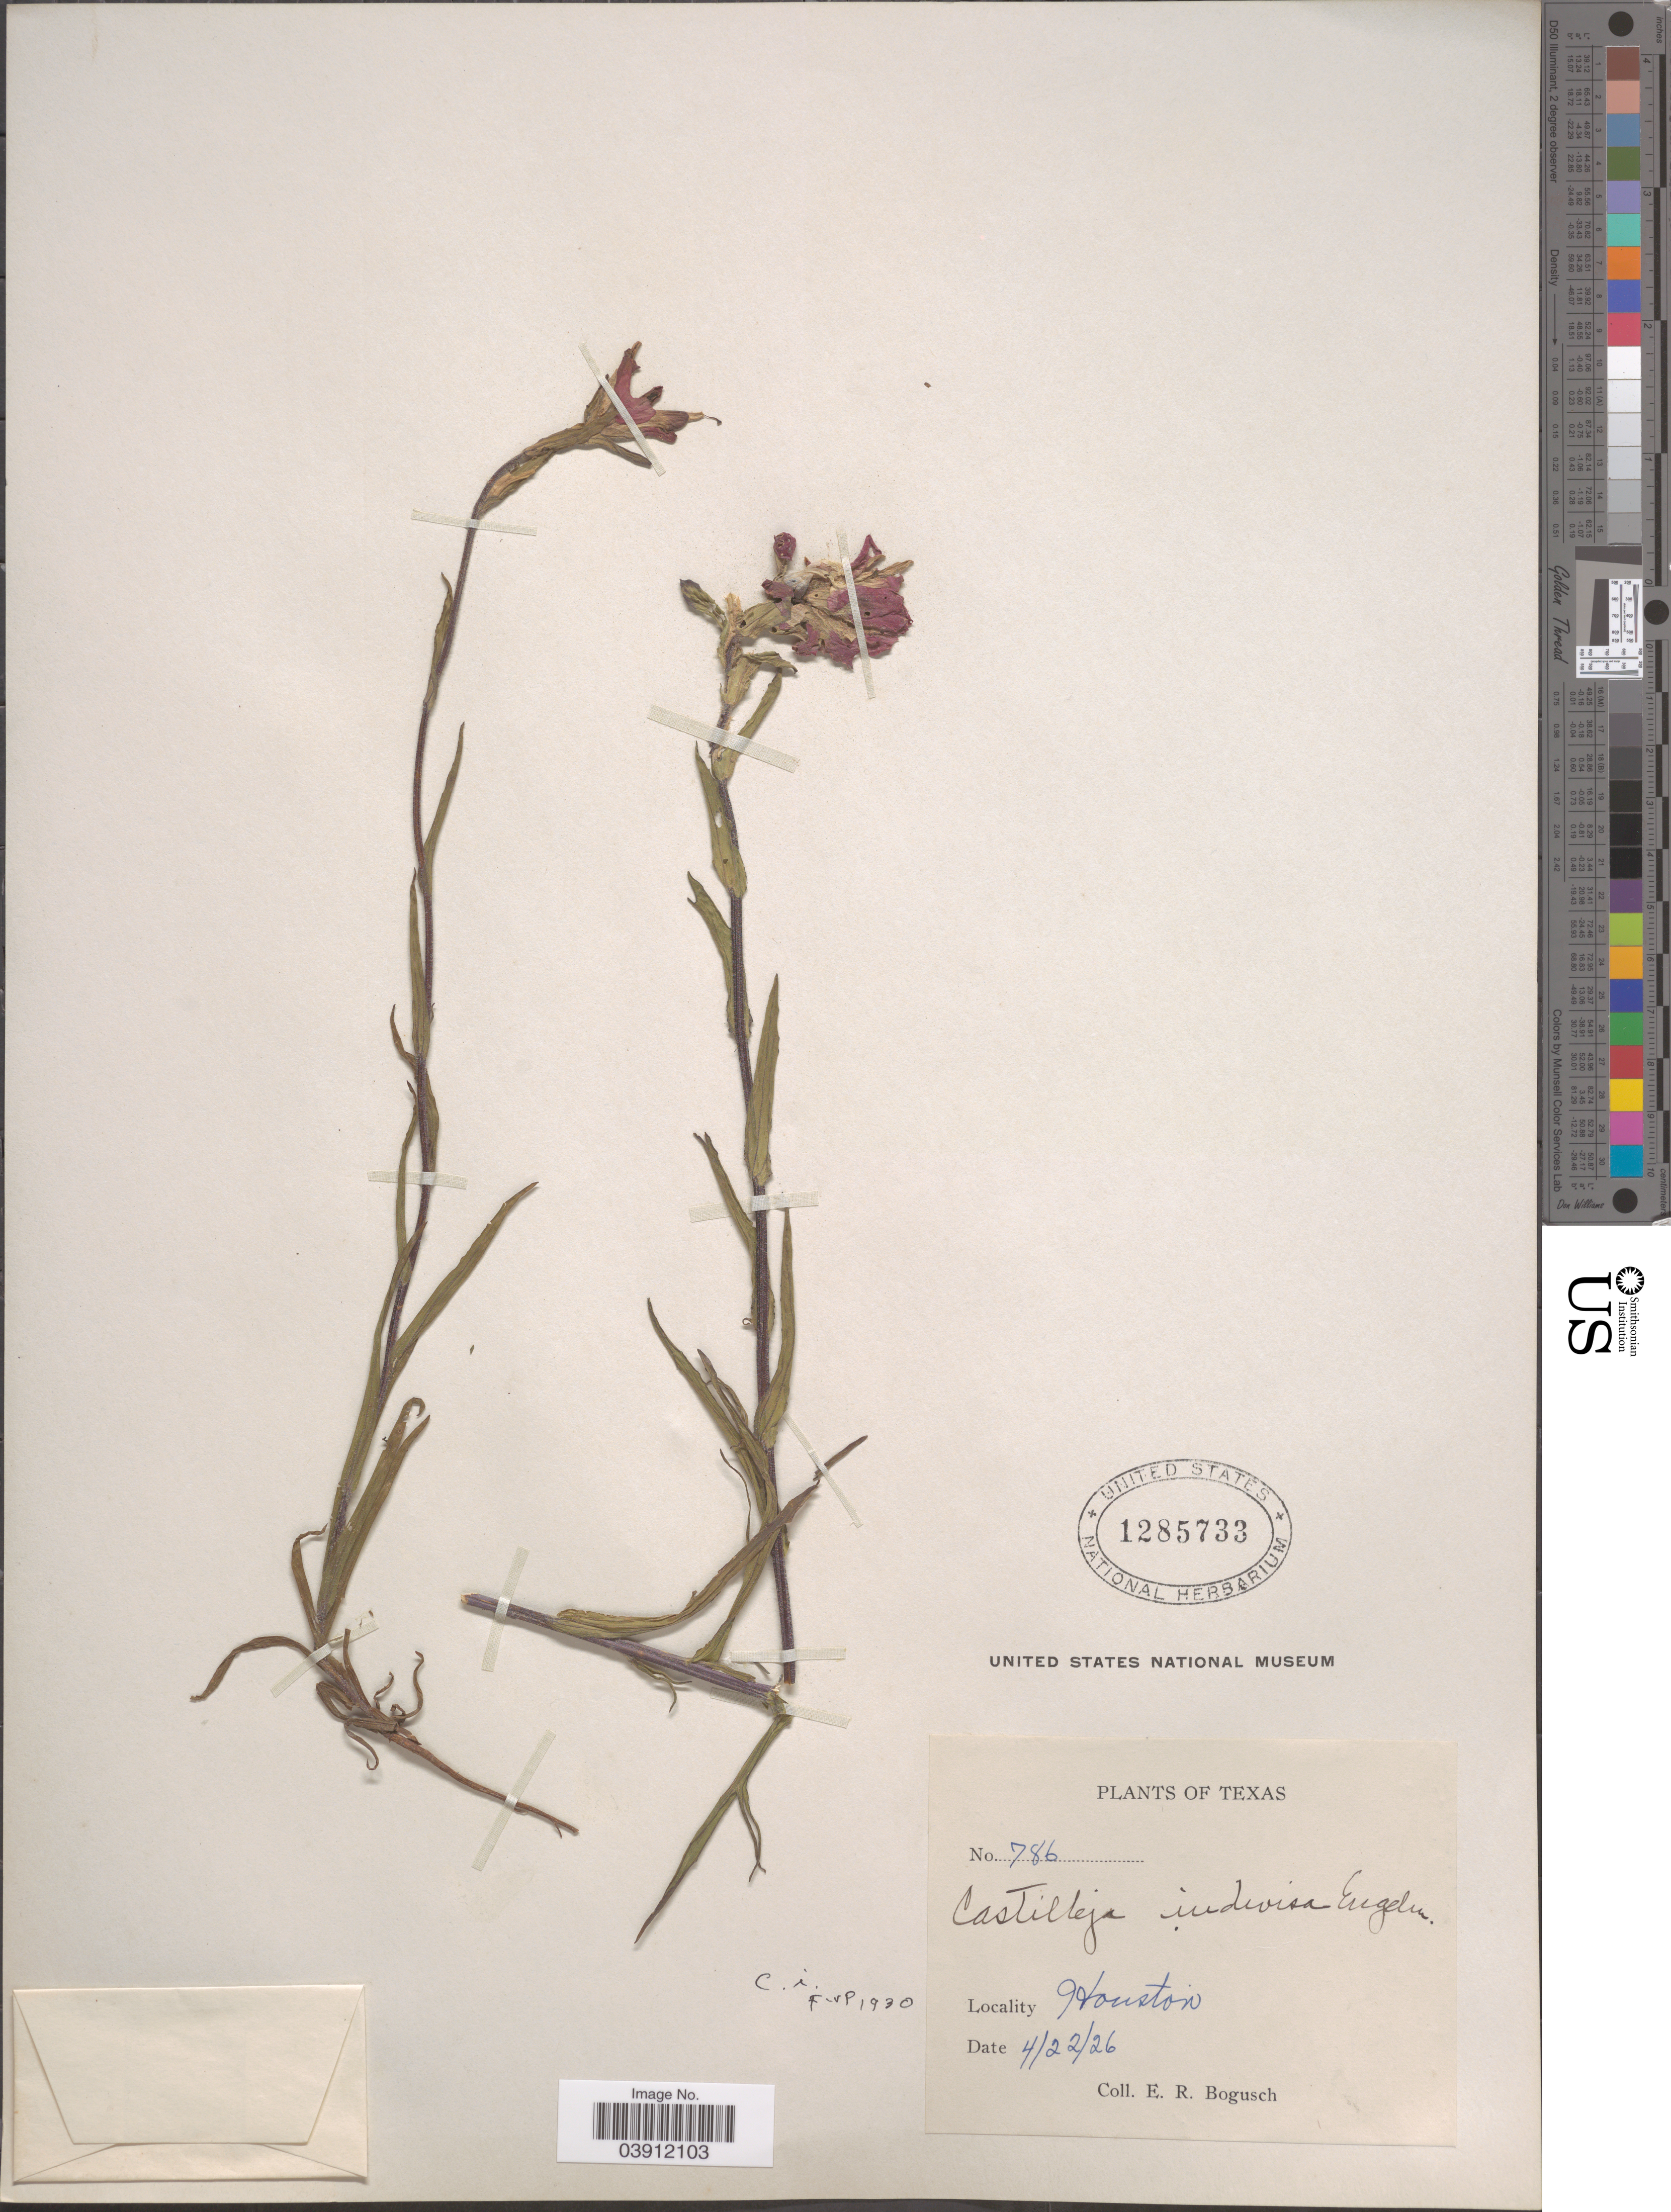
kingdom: Plantae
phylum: Tracheophyta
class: Magnoliopsida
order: Lamiales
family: Orobanchaceae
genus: Castilleja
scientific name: Castilleja indivisa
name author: Engelm. in Engelm. & A. Gray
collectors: E. Bogusch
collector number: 786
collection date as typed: Transcribed d/m/y: 22/4/26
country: United States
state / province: Texas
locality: Houston.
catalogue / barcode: US 1285733